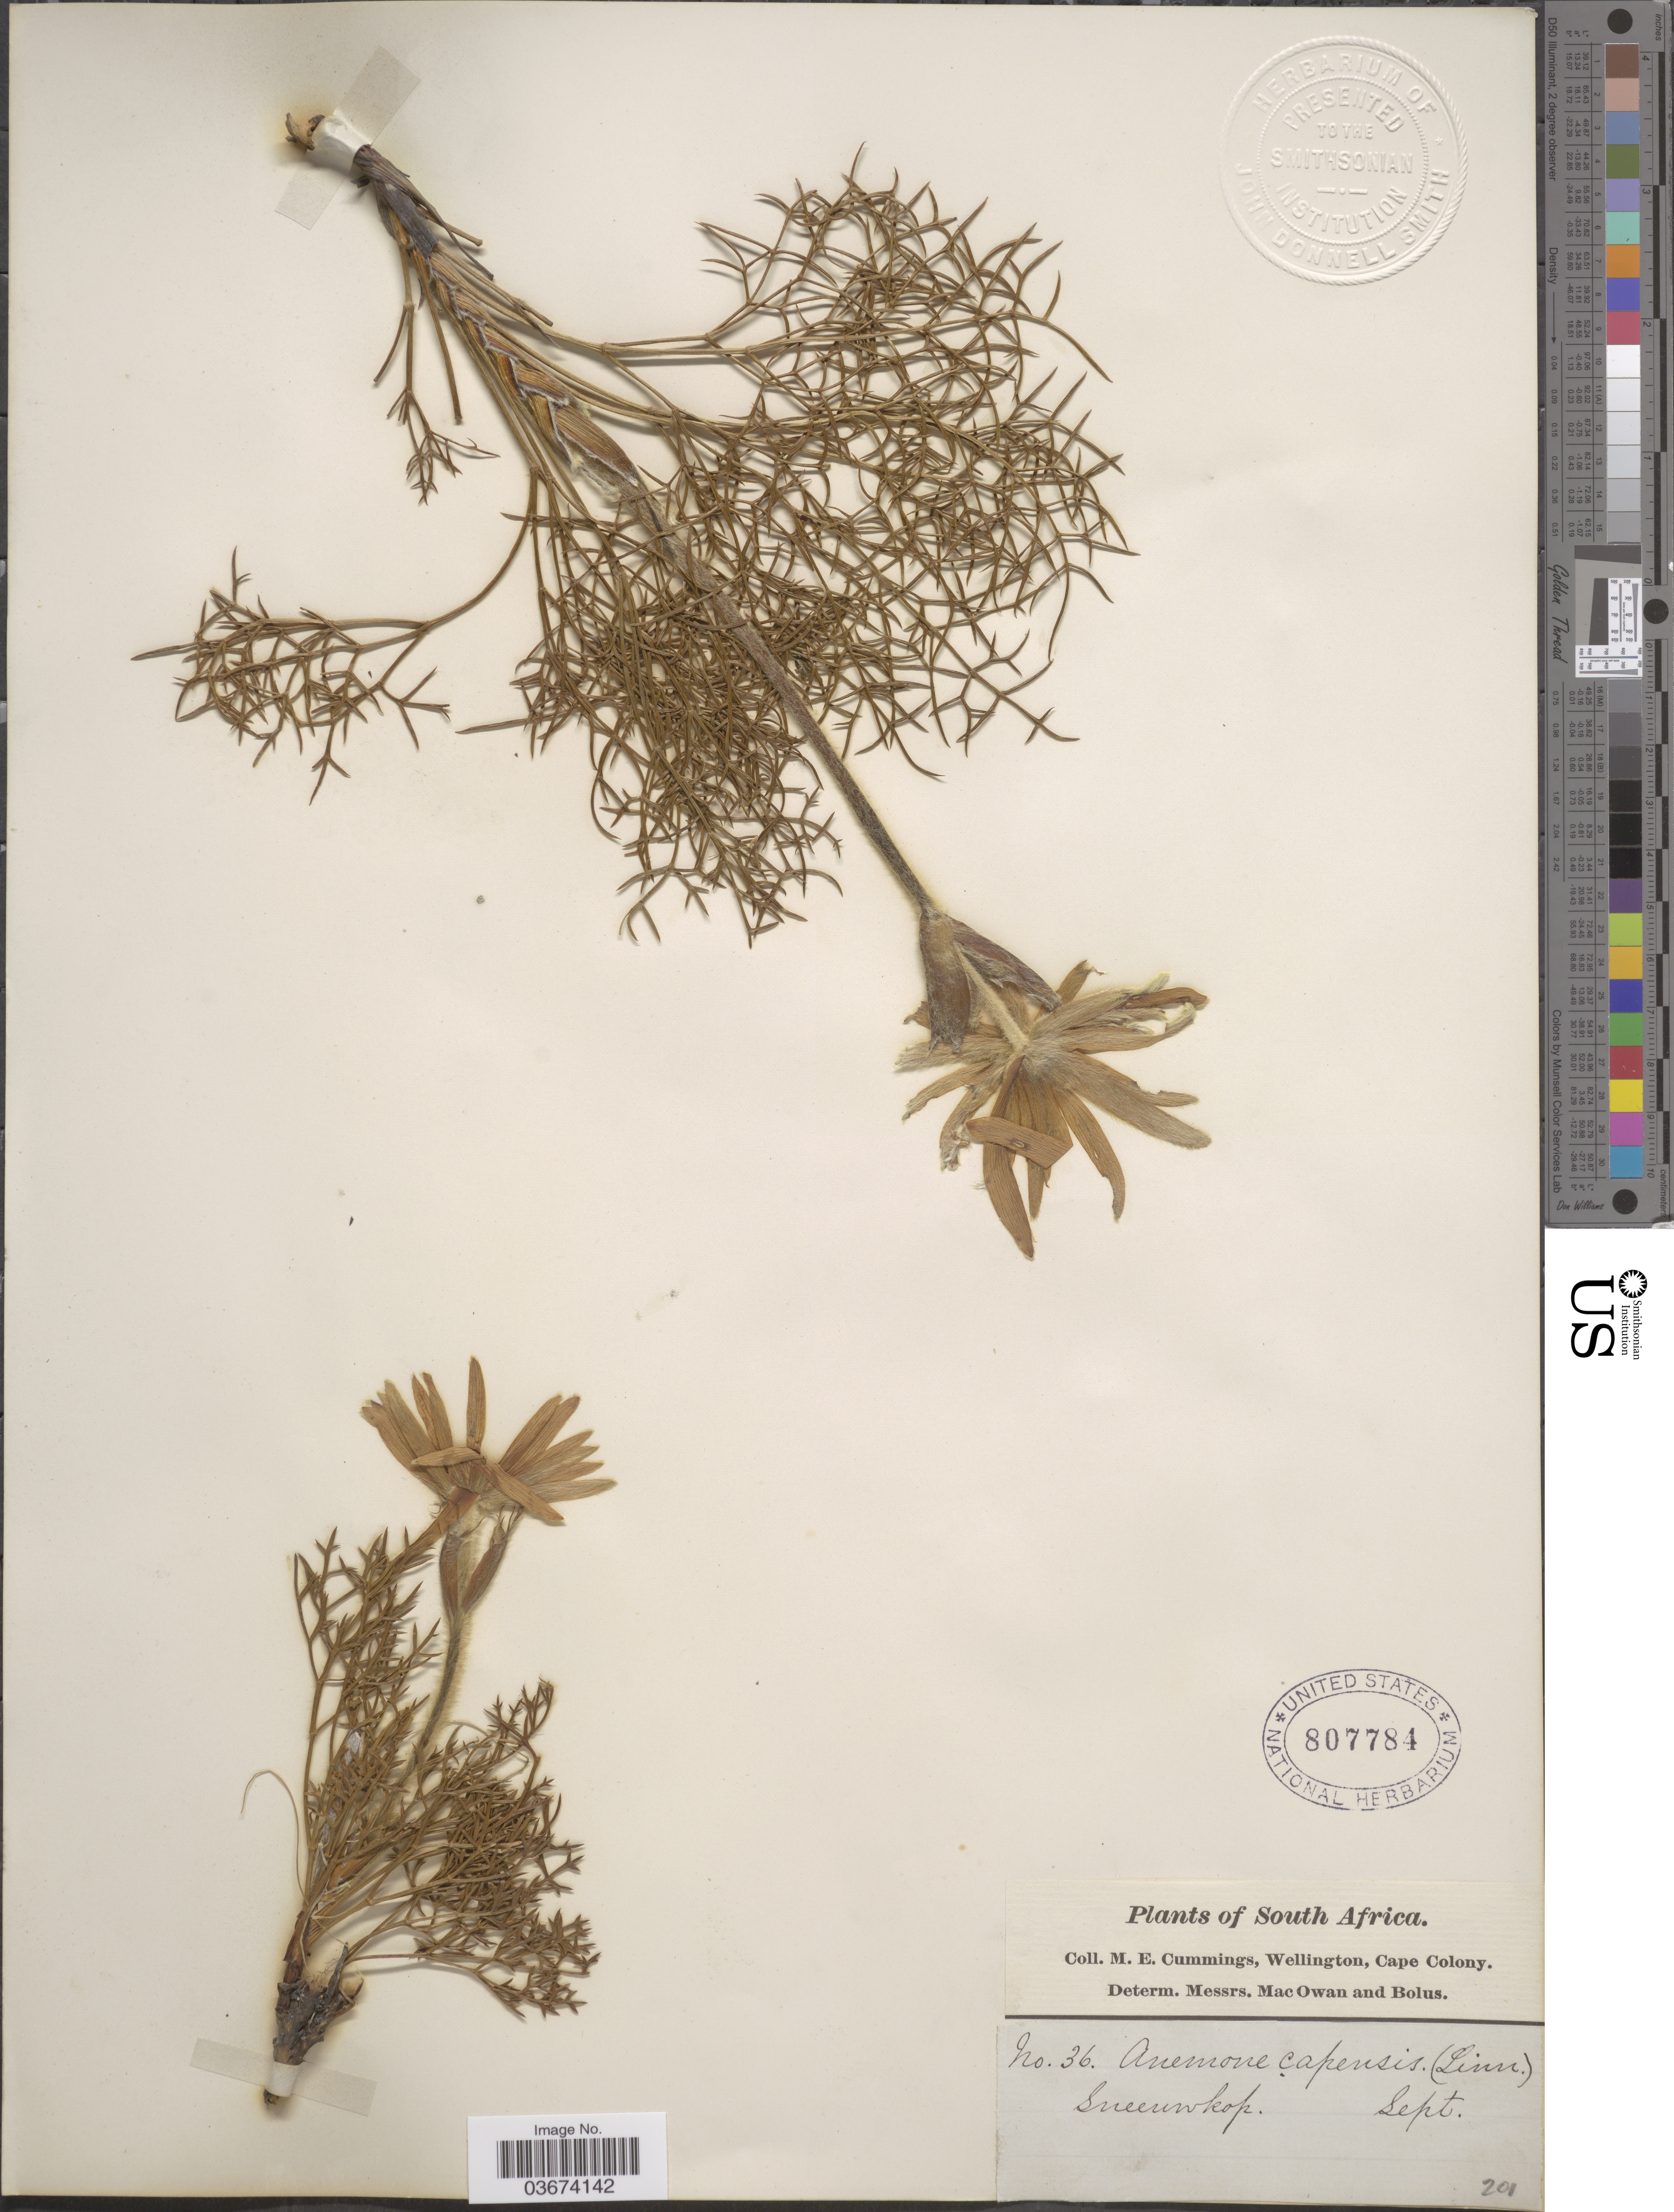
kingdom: Plantae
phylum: Tracheophyta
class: Magnoliopsida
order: Ranunculales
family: Ranunculaceae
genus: Anemone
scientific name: Anemone capensis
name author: L.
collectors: M. E. Cummings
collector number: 36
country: South Africa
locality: Sneeuwkop.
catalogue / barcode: US 807784